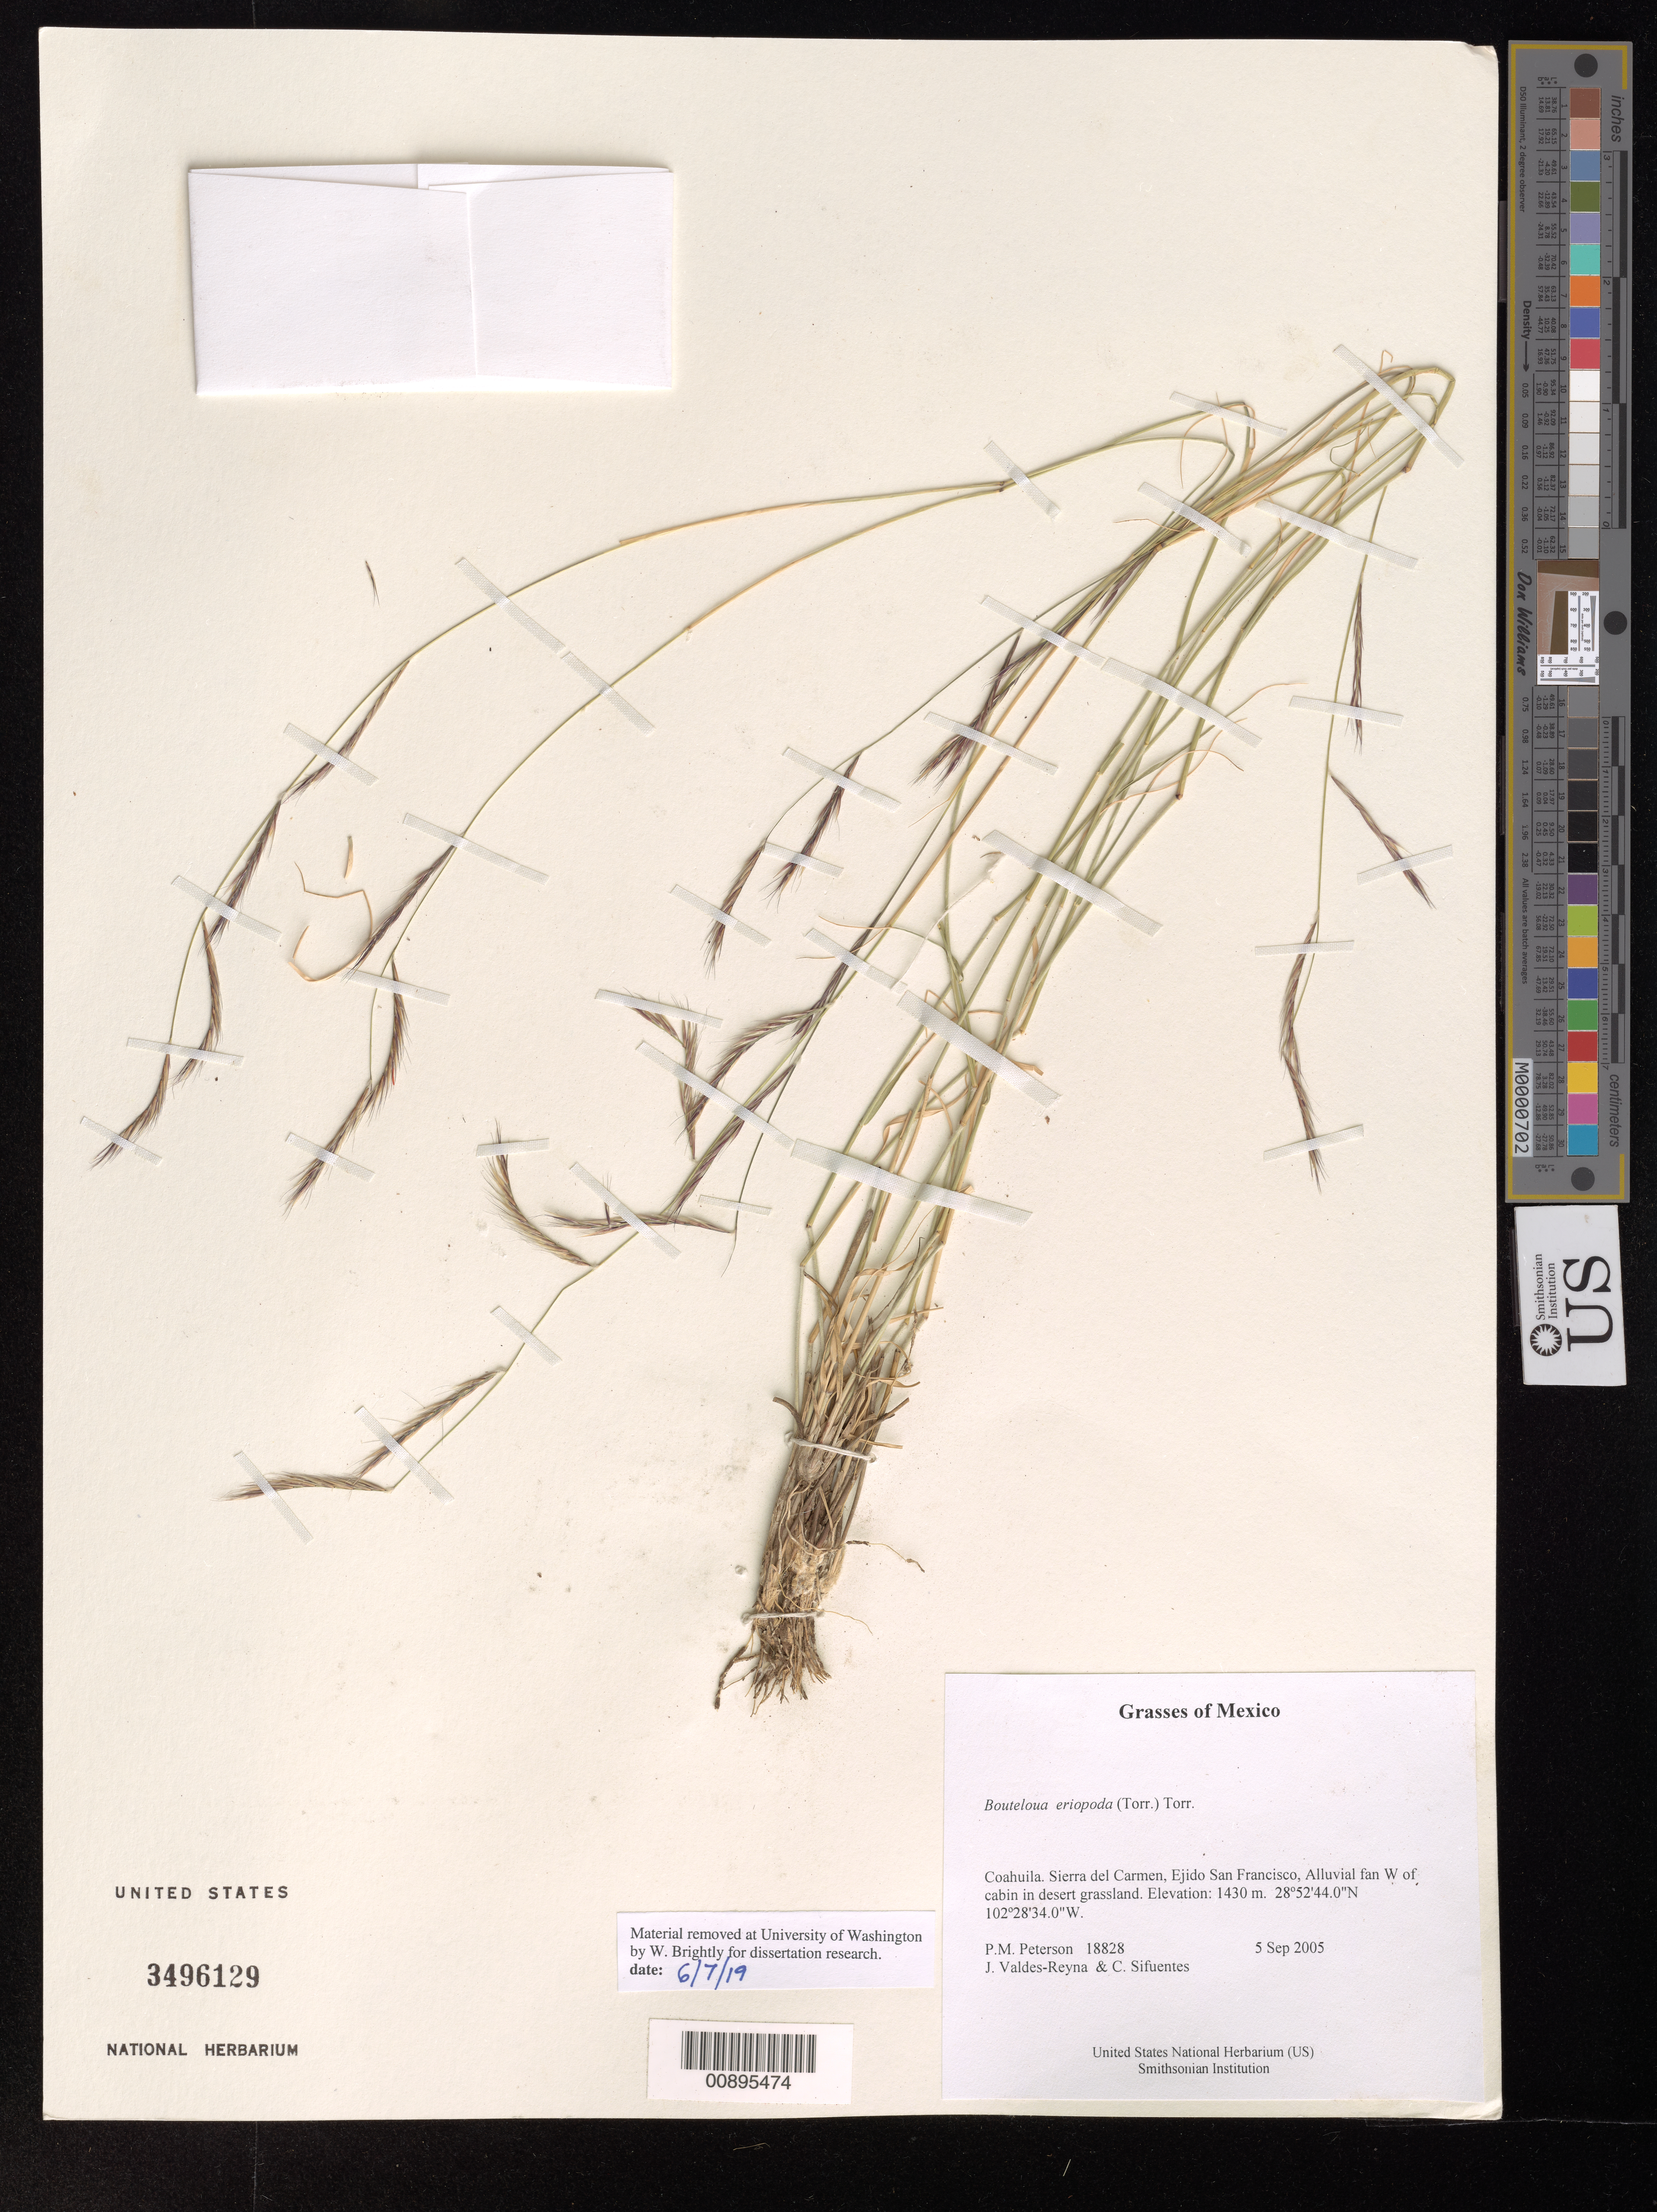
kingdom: Plantae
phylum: Tracheophyta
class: Liliopsida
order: Poales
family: Poaceae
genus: Bouteloua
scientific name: Bouteloua eriopoda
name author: (Torr.) Torr.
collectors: P. M. Peterson, J. Valdés-Reyna & C. Sifuentes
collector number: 18828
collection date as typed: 05 Sep 2005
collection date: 2005-09-05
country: Mexico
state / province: Coahuila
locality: Sierra del Carmen, Ejido San Francisco, Alluvial fan W of cabin in desert grassland.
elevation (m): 1430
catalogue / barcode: US 3496129